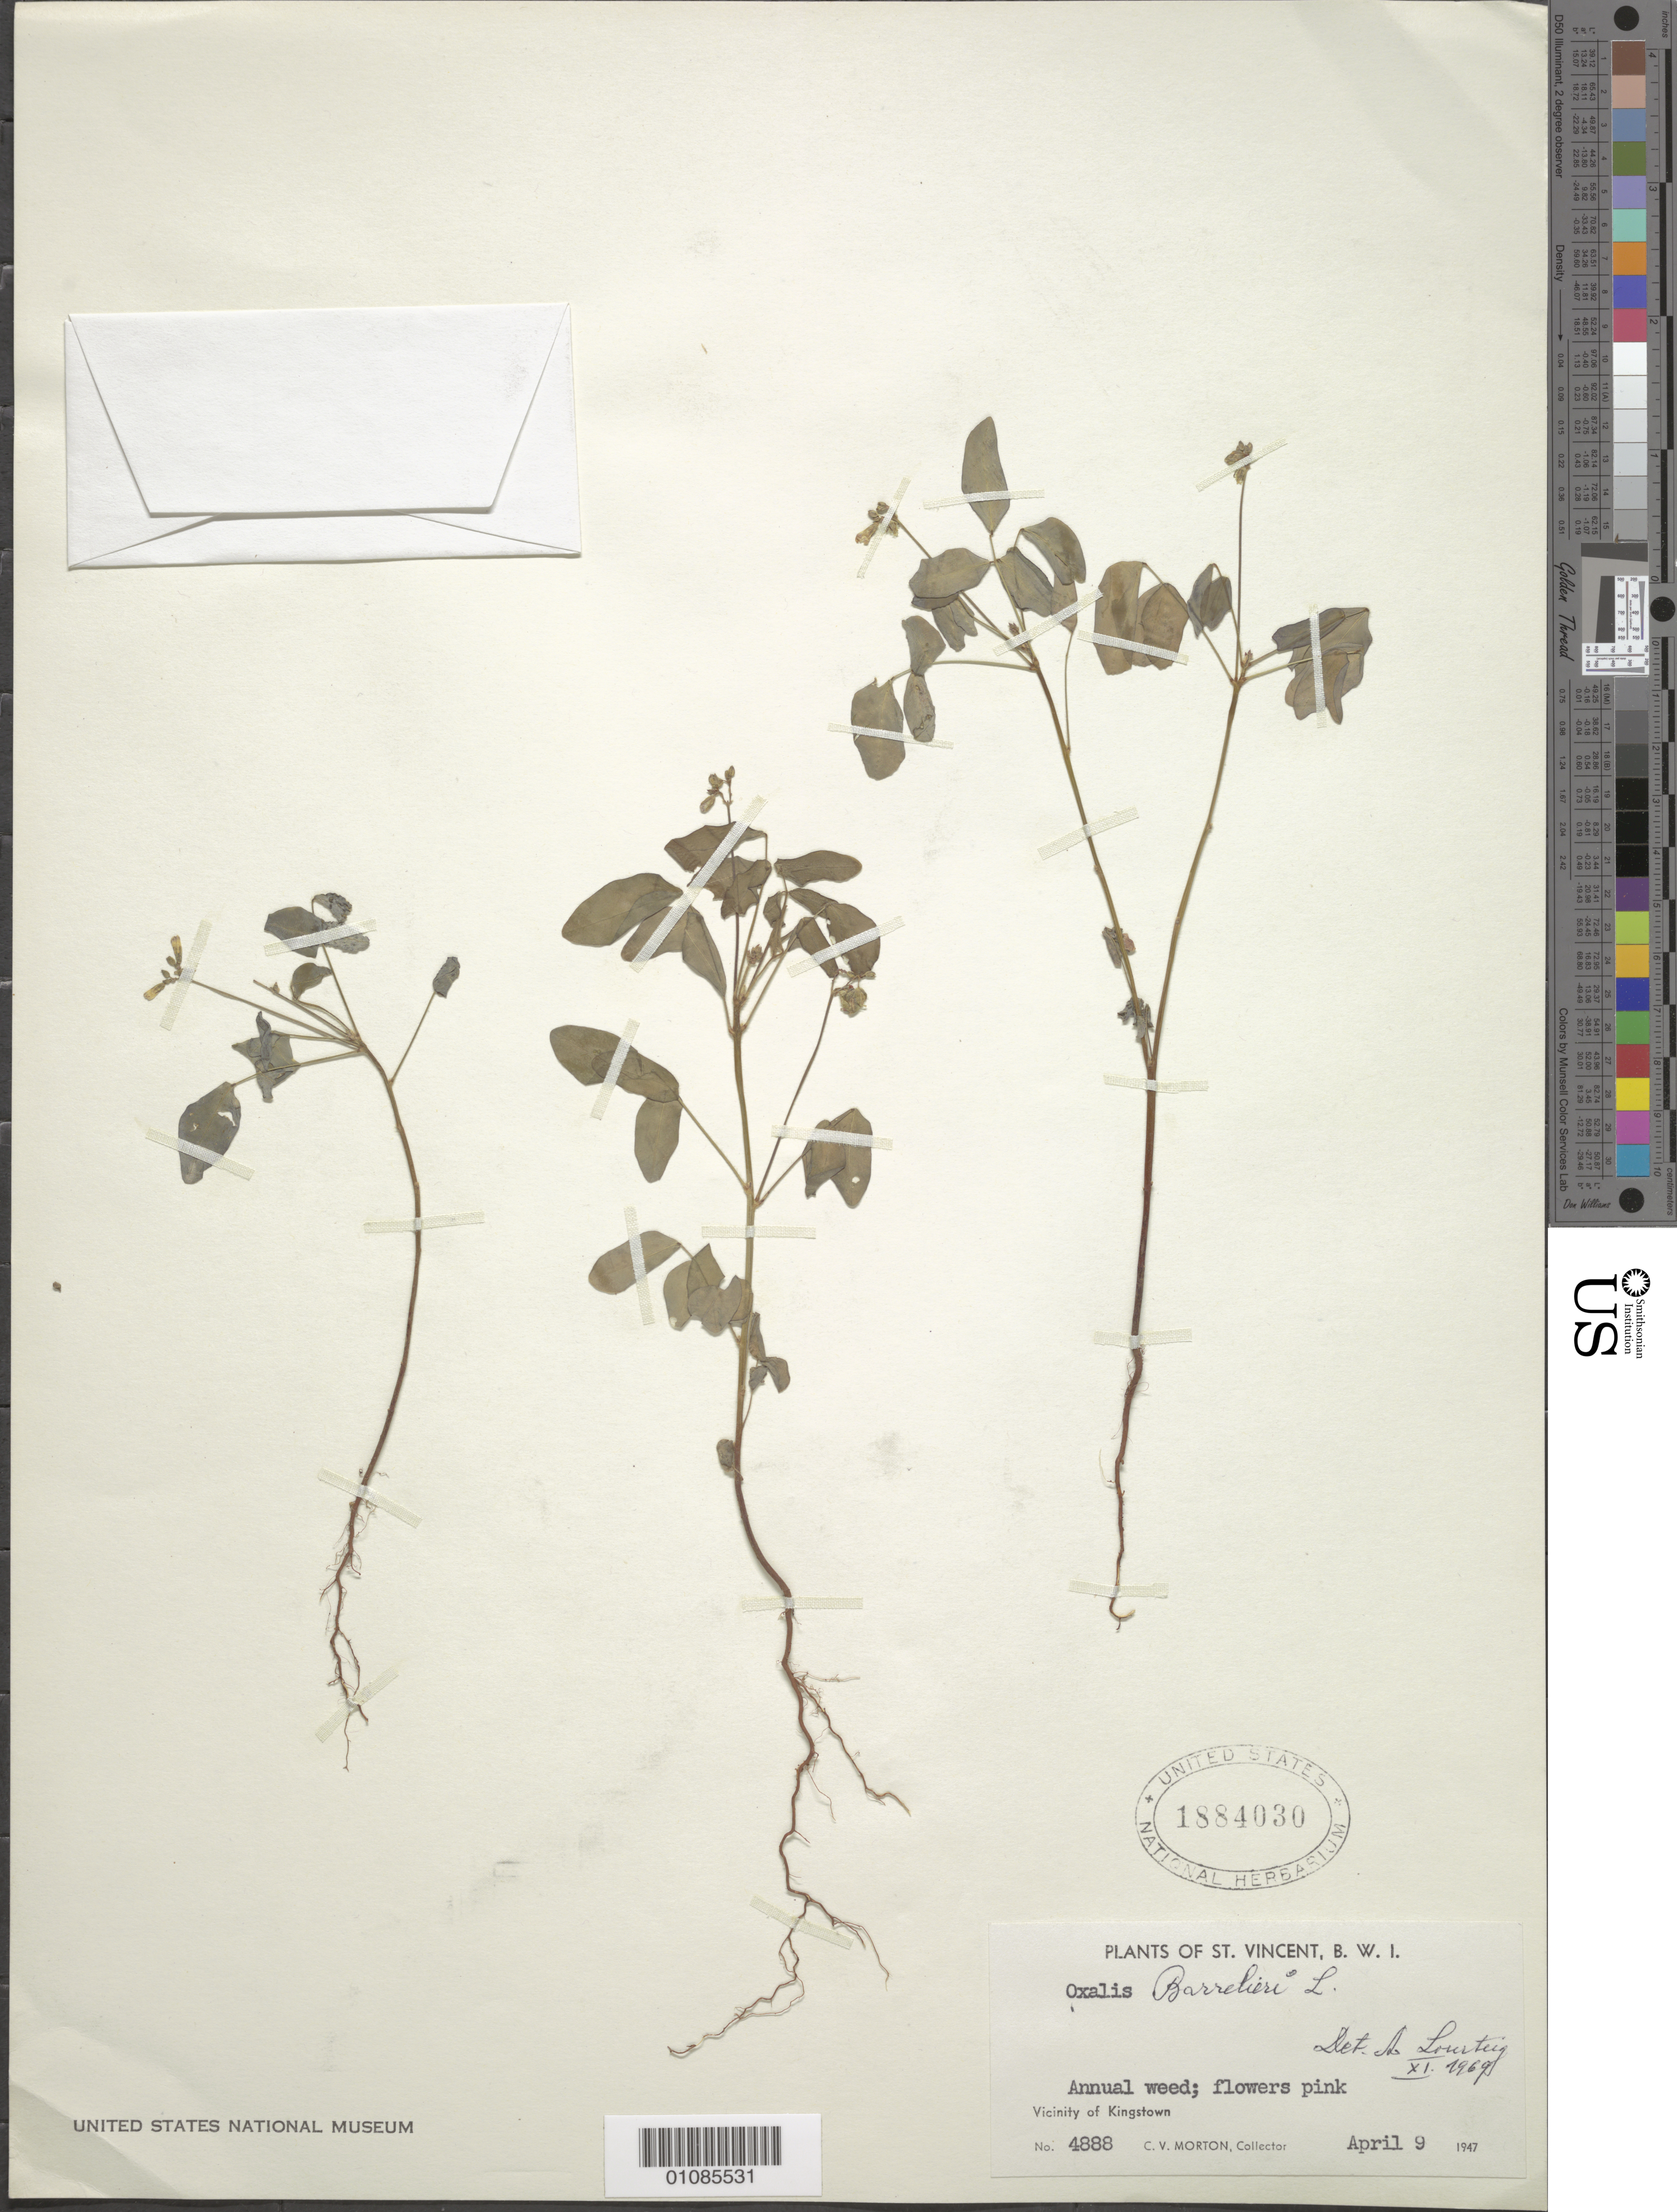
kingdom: Plantae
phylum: Tracheophyta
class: Magnoliopsida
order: Oxalidales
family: Oxalidaceae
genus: Oxalis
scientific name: Oxalis barrelieri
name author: L.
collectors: C. V. Morton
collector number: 4888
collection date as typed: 09 Apr 1947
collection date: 1947-04-09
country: St. Vincent - Grenadines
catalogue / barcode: US 1884030